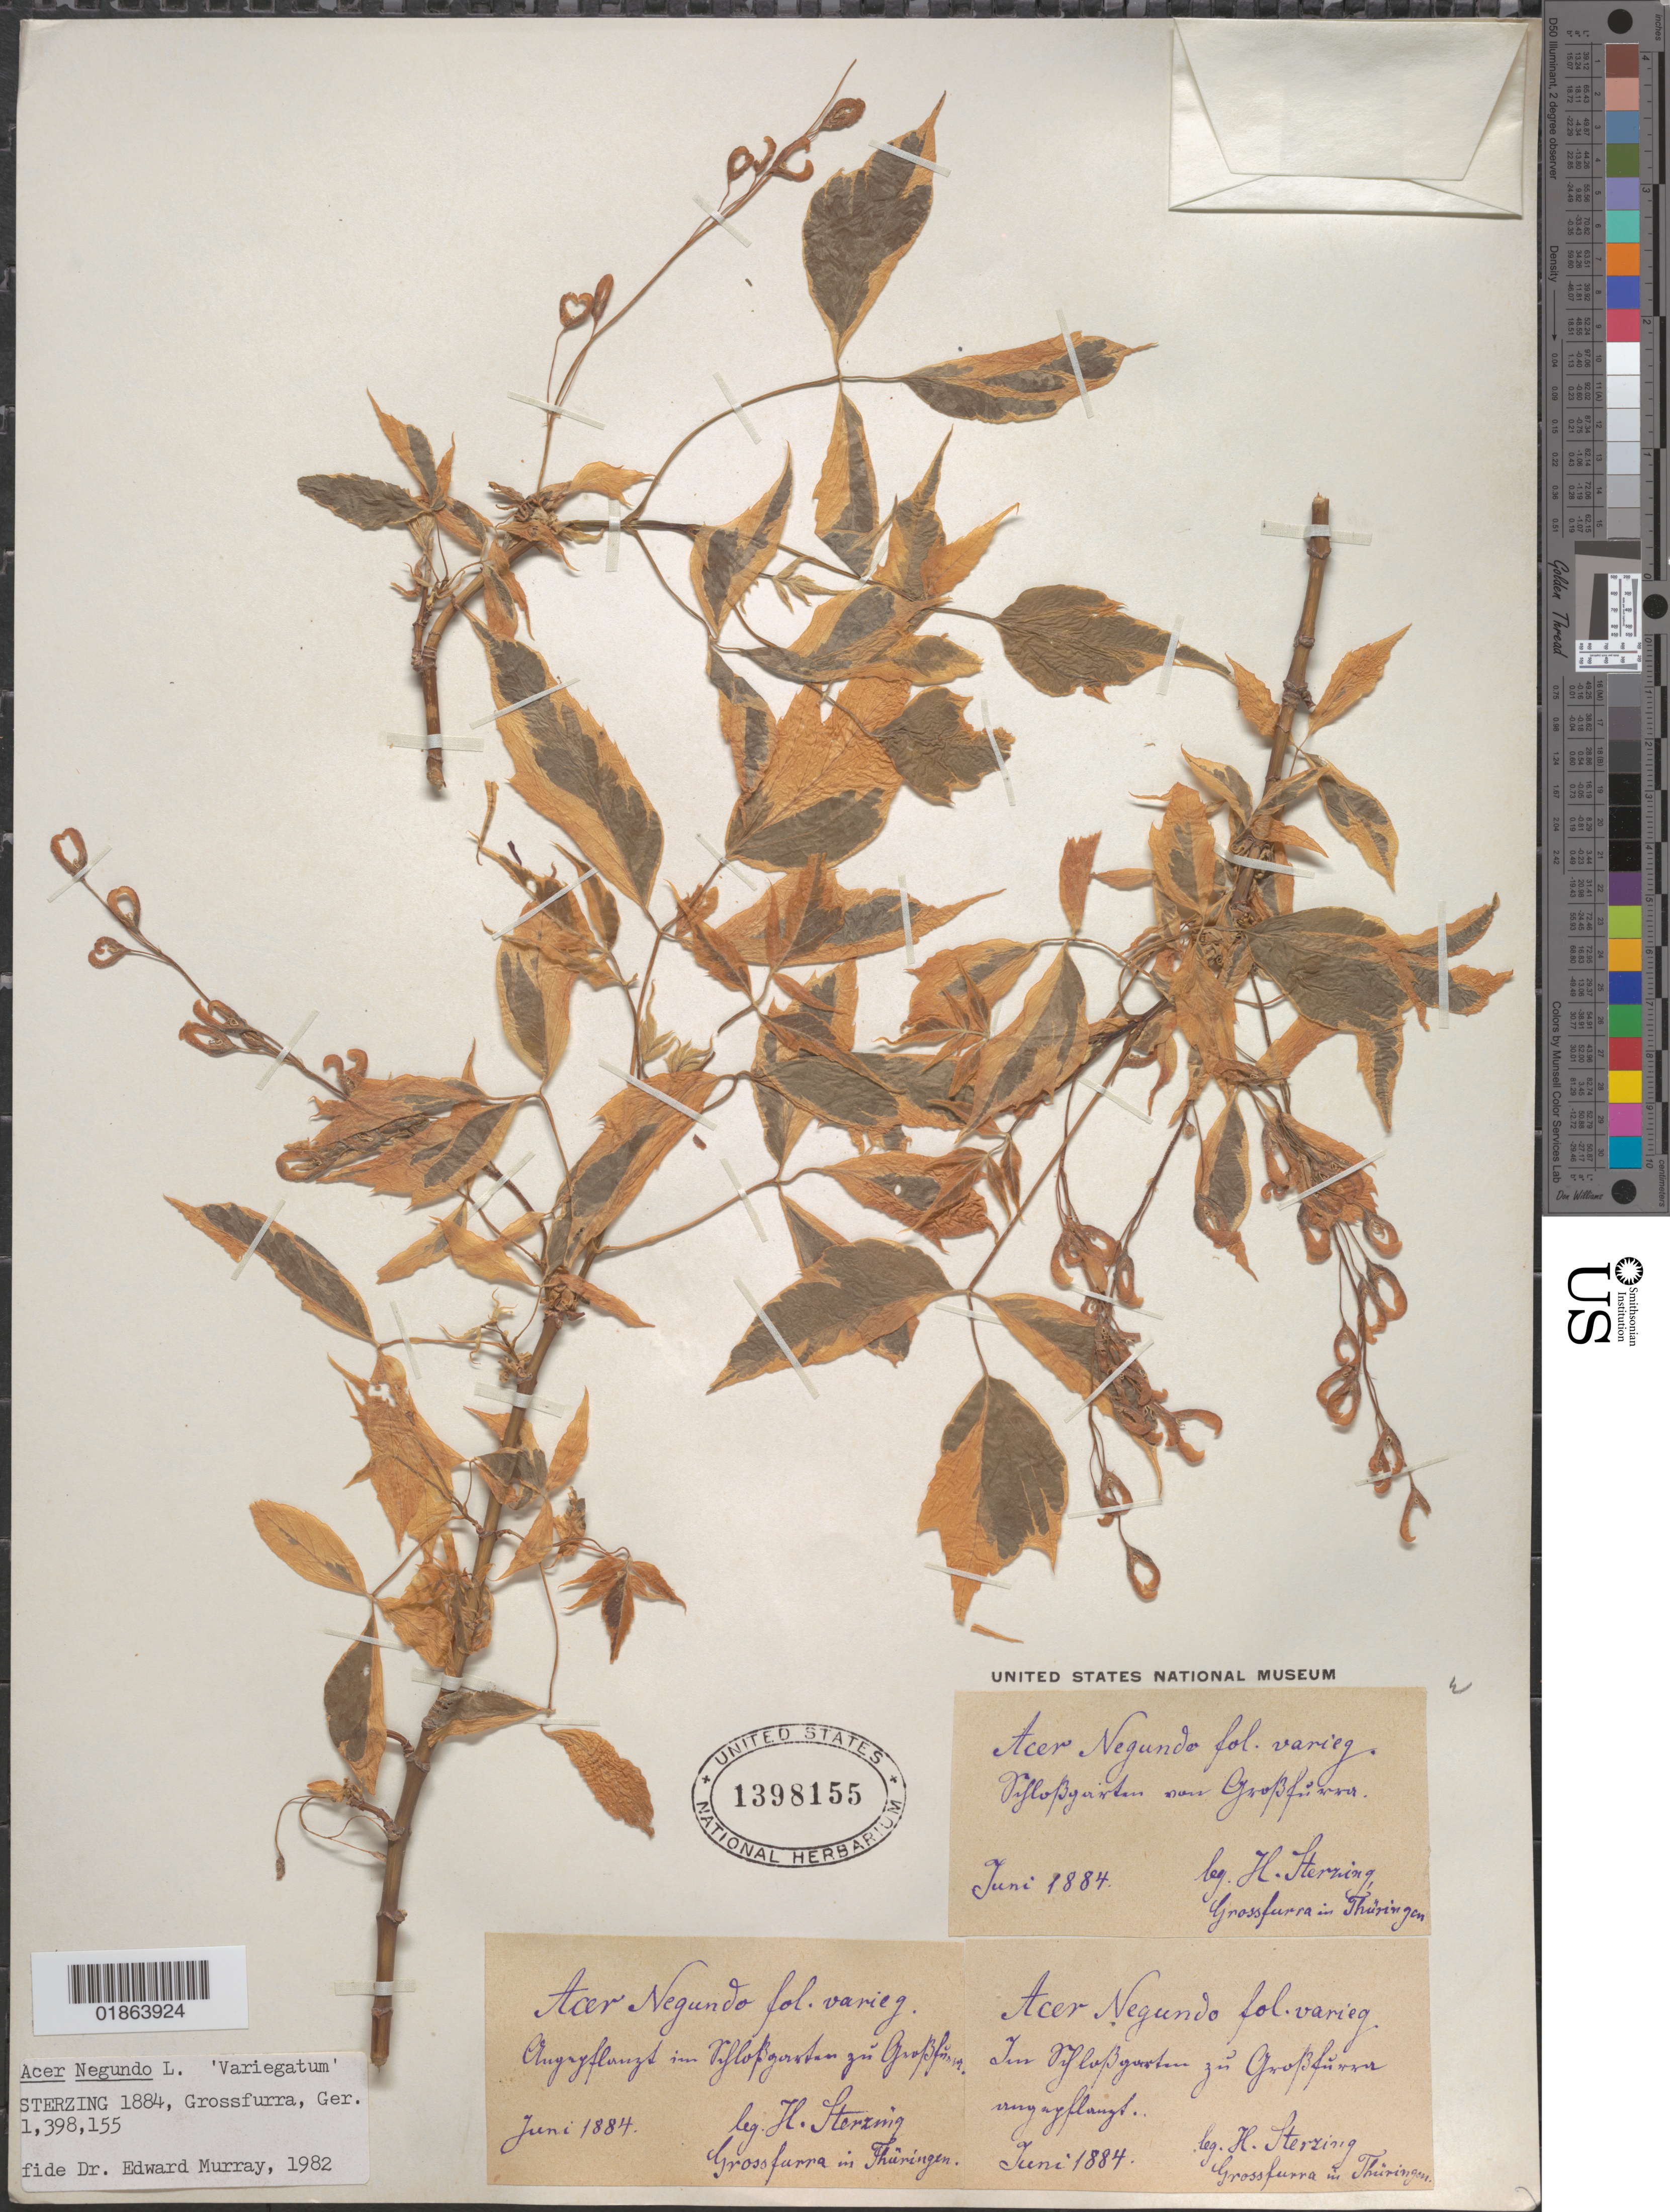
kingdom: Plantae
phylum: Tracheophyta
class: Magnoliopsida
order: Sapindales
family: Sapindaceae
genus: Acer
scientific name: Acer negundo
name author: L.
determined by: Murray, Edward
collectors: H. Sterzing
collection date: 1884-06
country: Germany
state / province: Thuringia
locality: Grossfurra [Sondershausen ?]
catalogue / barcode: US 1398155